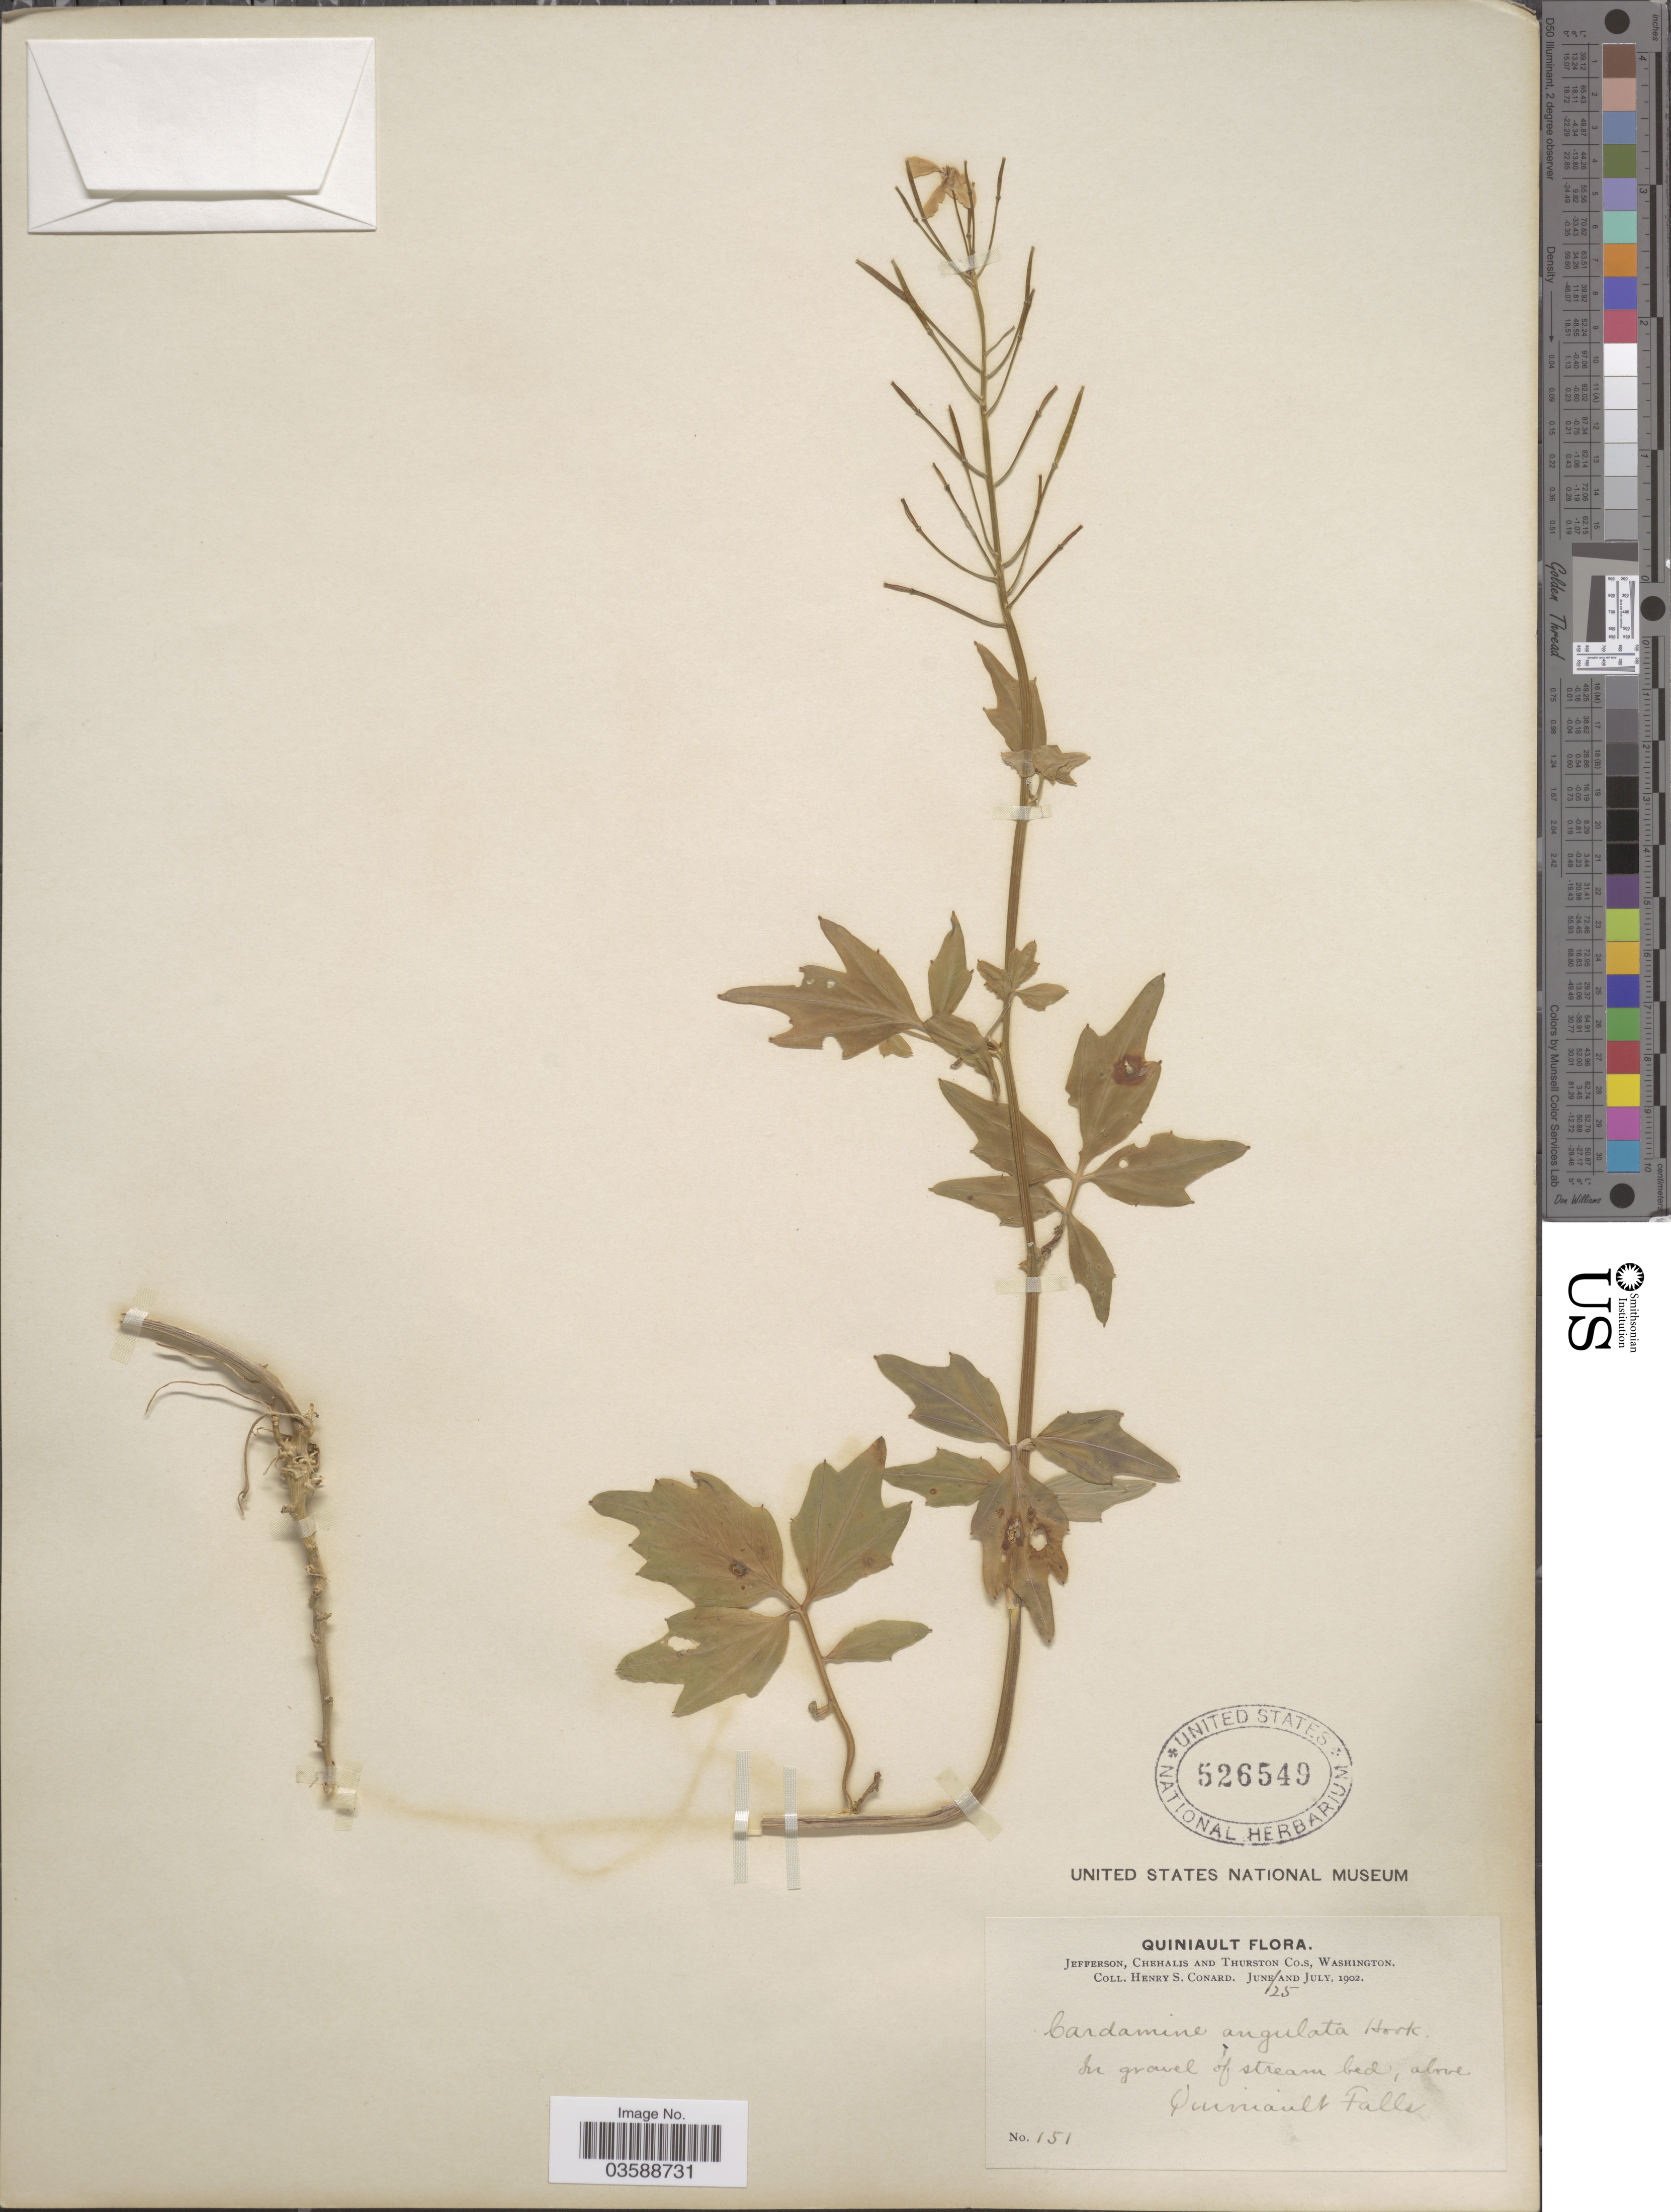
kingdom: Plantae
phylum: Tracheophyta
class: Magnoliopsida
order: Brassicales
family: Brassicaceae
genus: Cardamine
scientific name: Cardamine angulata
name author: Hook.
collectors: H. S. Conard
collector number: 151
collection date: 1902-06-25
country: United States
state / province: Washington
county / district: Thurston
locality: Quiniault. Jefferson, Chehalis and Thurston Co.s. In gravel of stream bed, above Quiniault Falls.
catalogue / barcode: US 526549